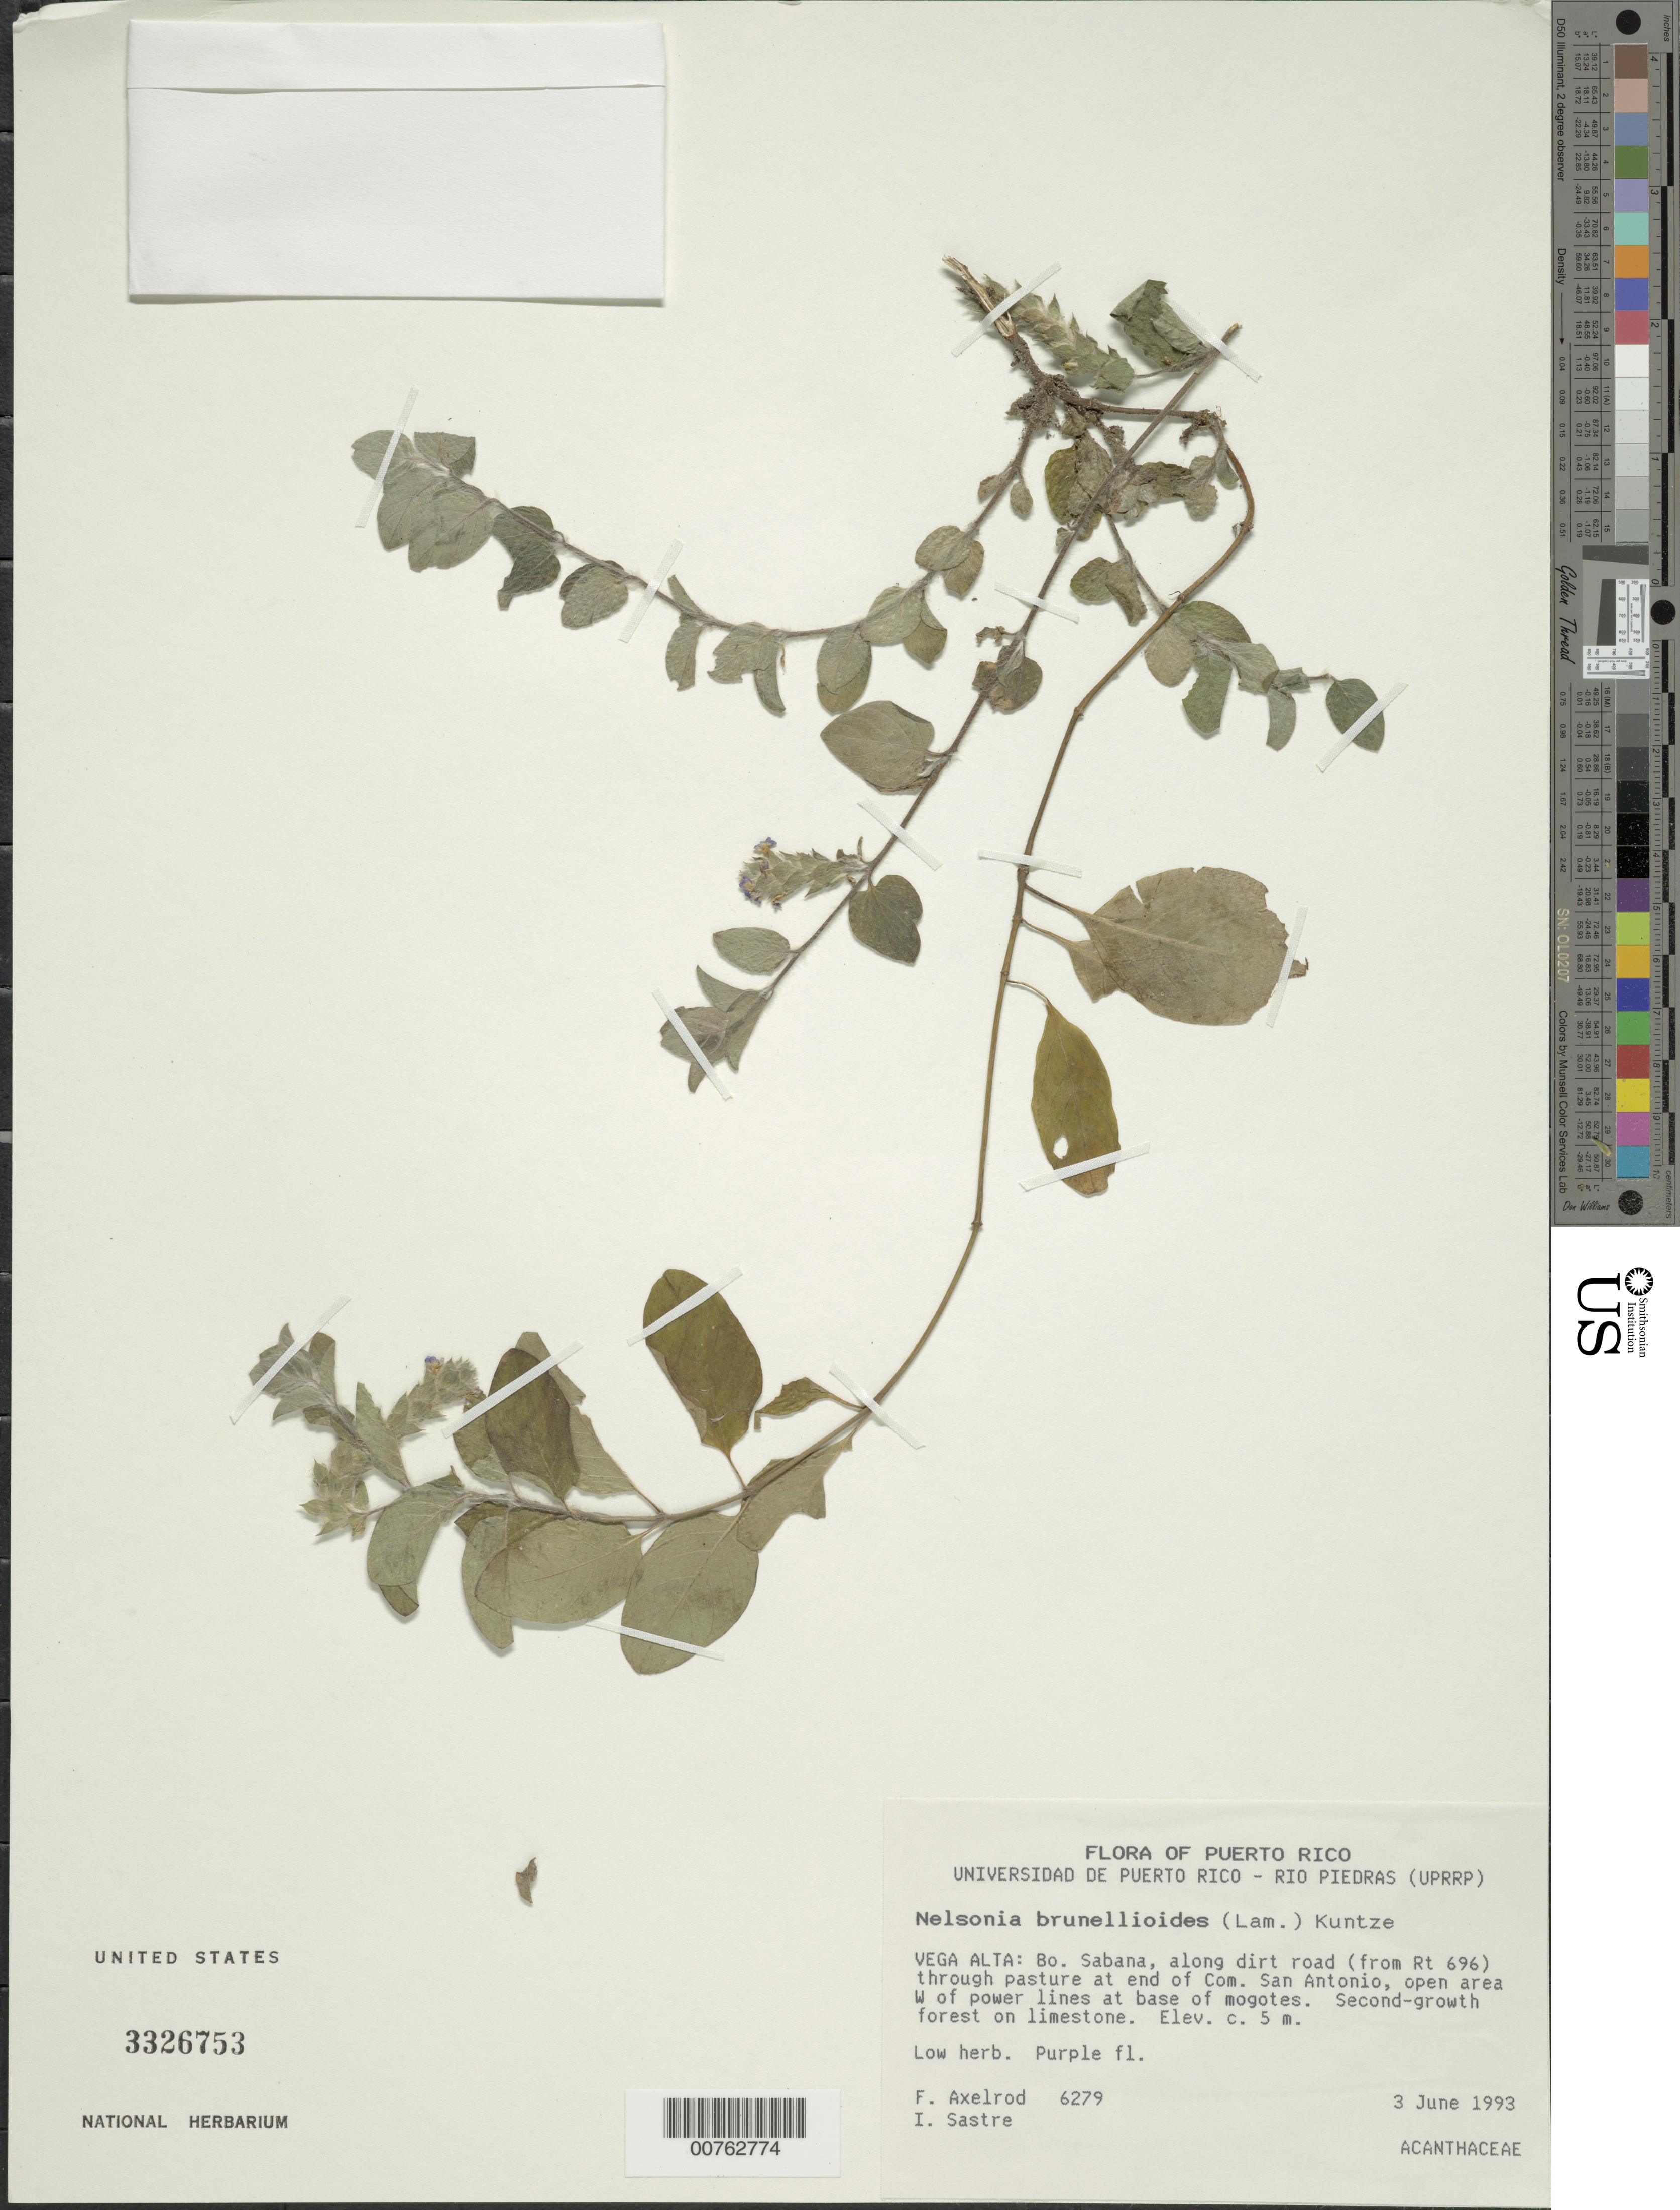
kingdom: Plantae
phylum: Tracheophyta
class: Magnoliopsida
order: Lamiales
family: Acanthaceae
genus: Nelsonia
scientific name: Nelsonia canescens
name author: (Lam.) Spreng.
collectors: F. S. Axelrod & I. Sastre-de Jesús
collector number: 6279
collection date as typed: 03 Jun 1993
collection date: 1993-06-03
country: Puerto Rico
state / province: Vega Alta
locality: Vega Alta: Bo. Sabana, along dirt road (from Rte 696) through pasture at end of Com. San Antonio, open area W of power lines at base of mogotes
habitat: Second-growth forest on limestone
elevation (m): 5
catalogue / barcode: US 3326753